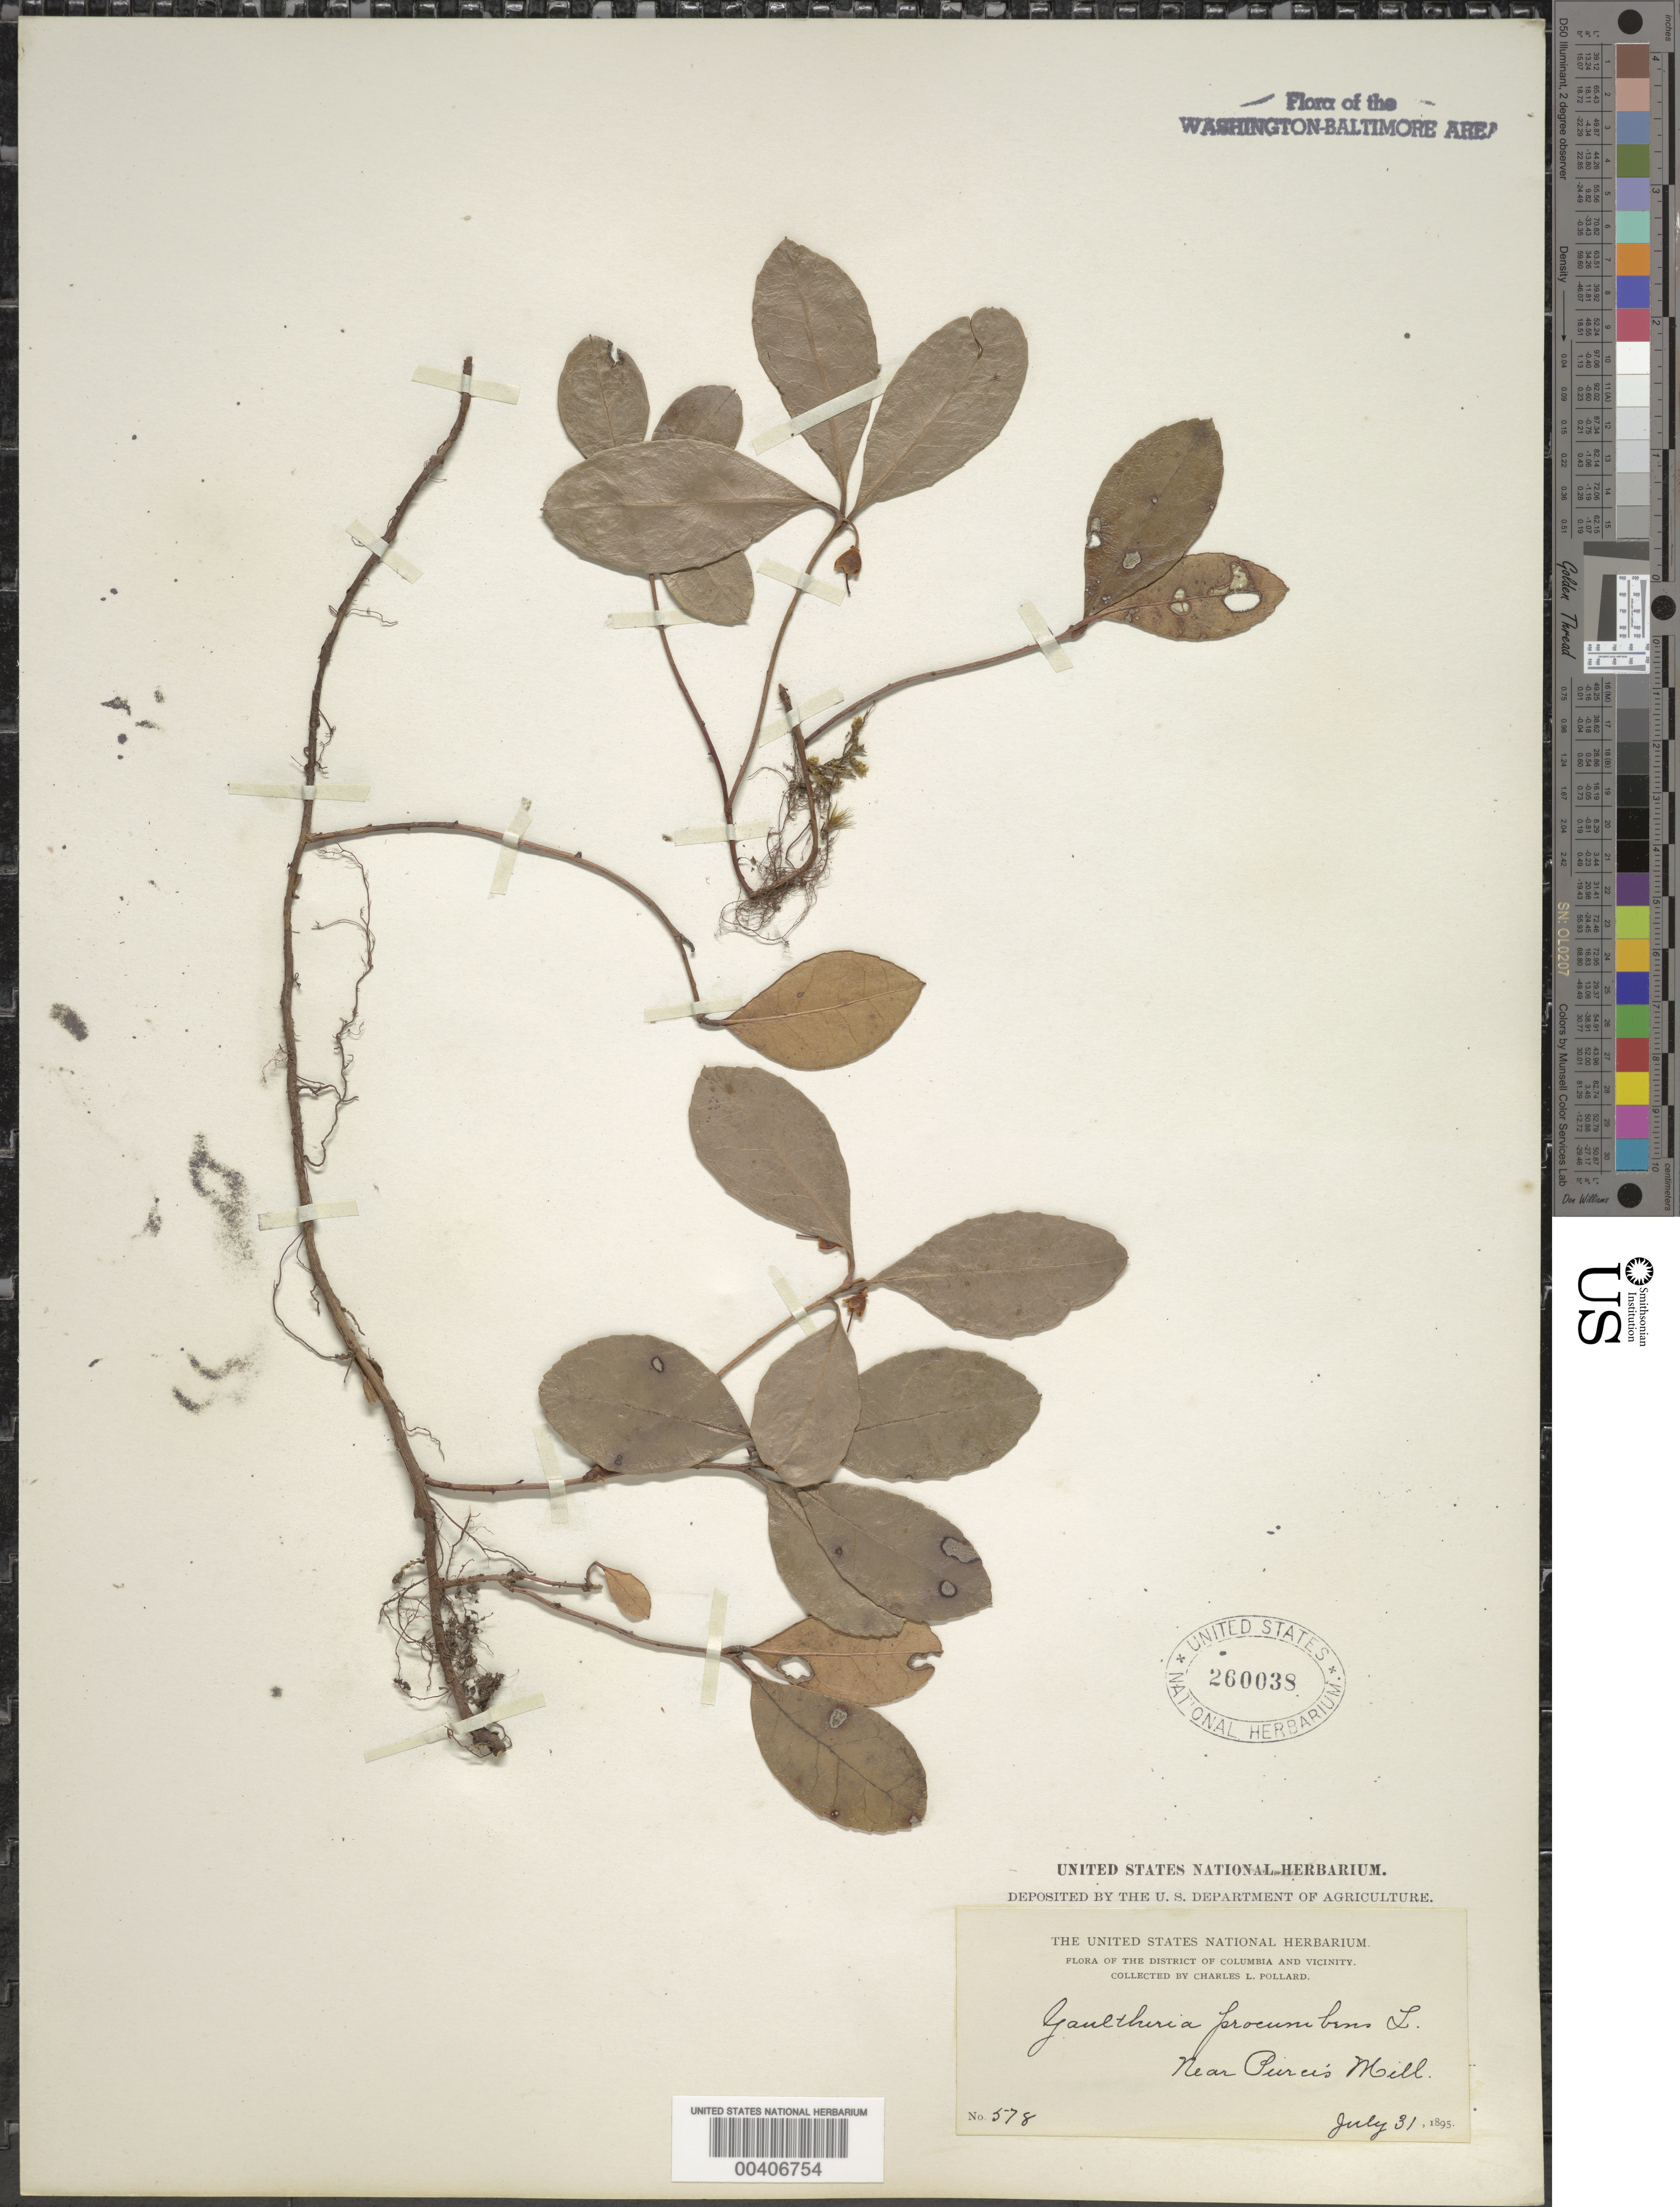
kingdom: Plantae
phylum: Tracheophyta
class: Magnoliopsida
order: Ericales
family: Ericaceae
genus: Gaultheria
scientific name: Gaultheria procumbens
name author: L.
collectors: C. L. Pollard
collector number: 578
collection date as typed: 31 Jul 1895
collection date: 1895-07-31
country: United States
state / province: District of Columbia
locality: Pierce's Mill vicinity Rock Creek Park and Vicinity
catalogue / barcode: US 260038